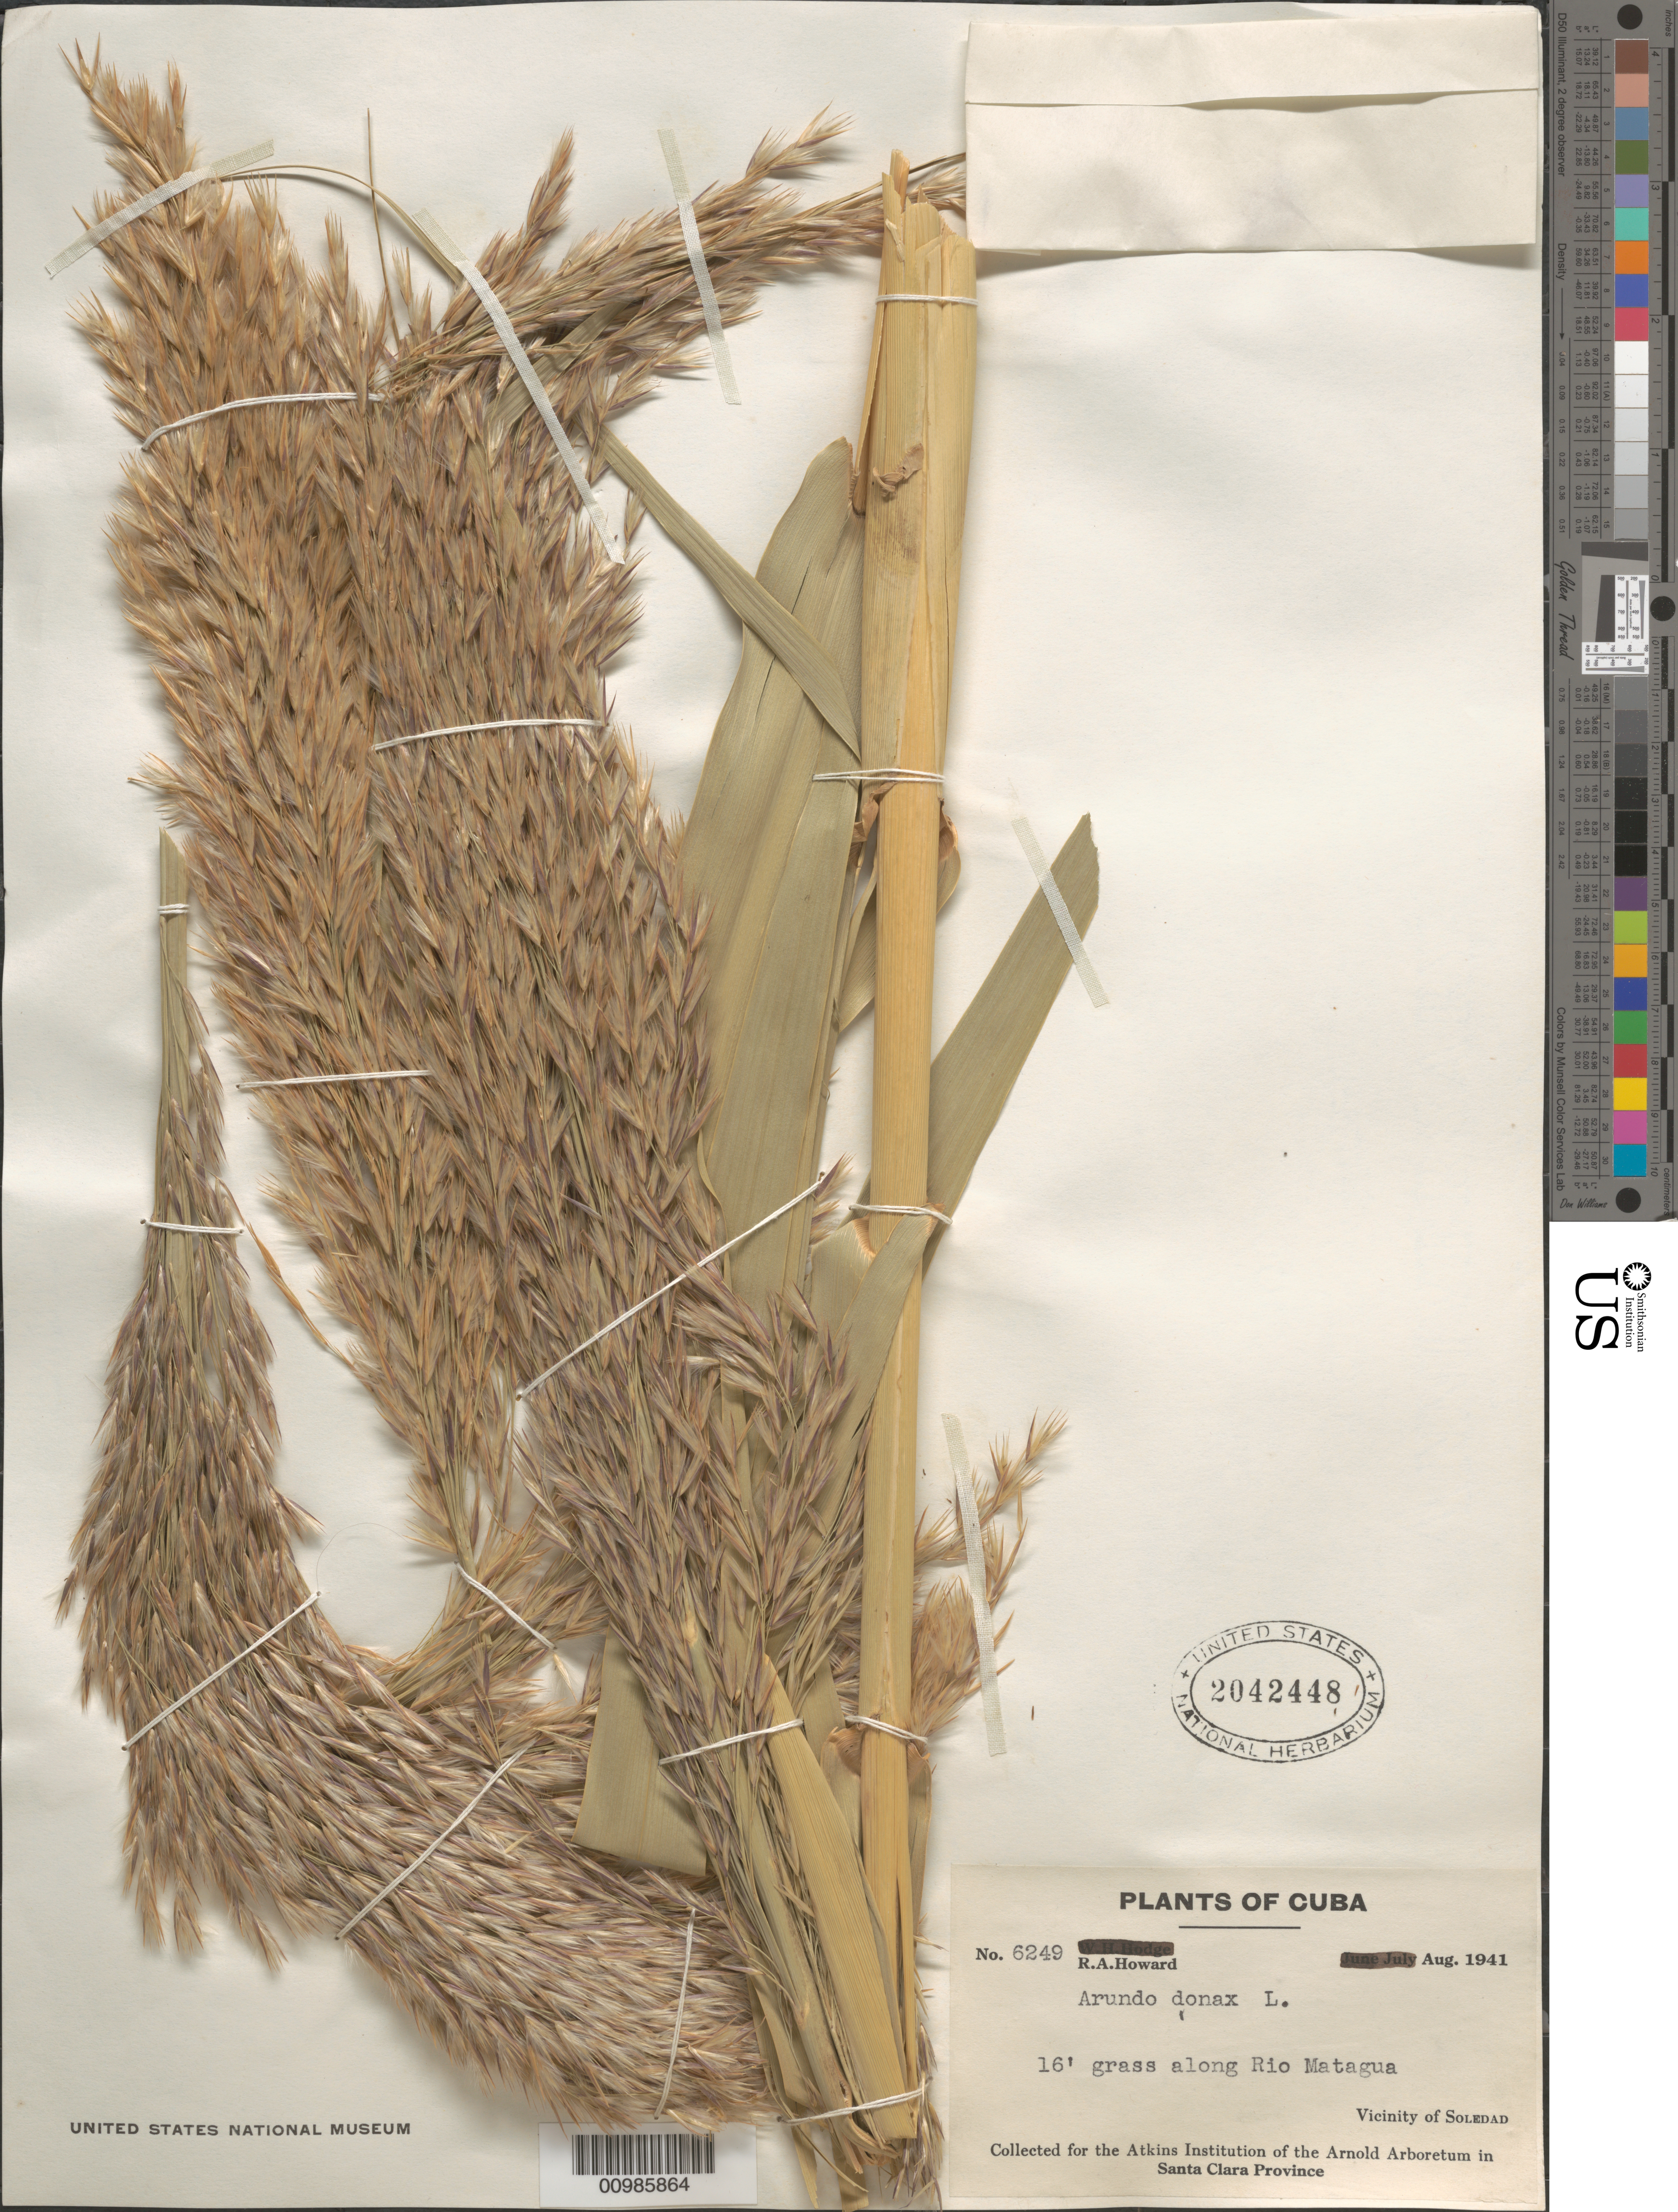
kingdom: Plantae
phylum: Tracheophyta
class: Liliopsida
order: Poales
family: Poaceae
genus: Arundo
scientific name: Arundo donax f. donax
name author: L.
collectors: R. A. Howard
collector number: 6249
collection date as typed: Aug 1941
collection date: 1941-08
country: Cuba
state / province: Cienfuegos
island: Cuba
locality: Vicinity of Soledad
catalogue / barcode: US 2042448